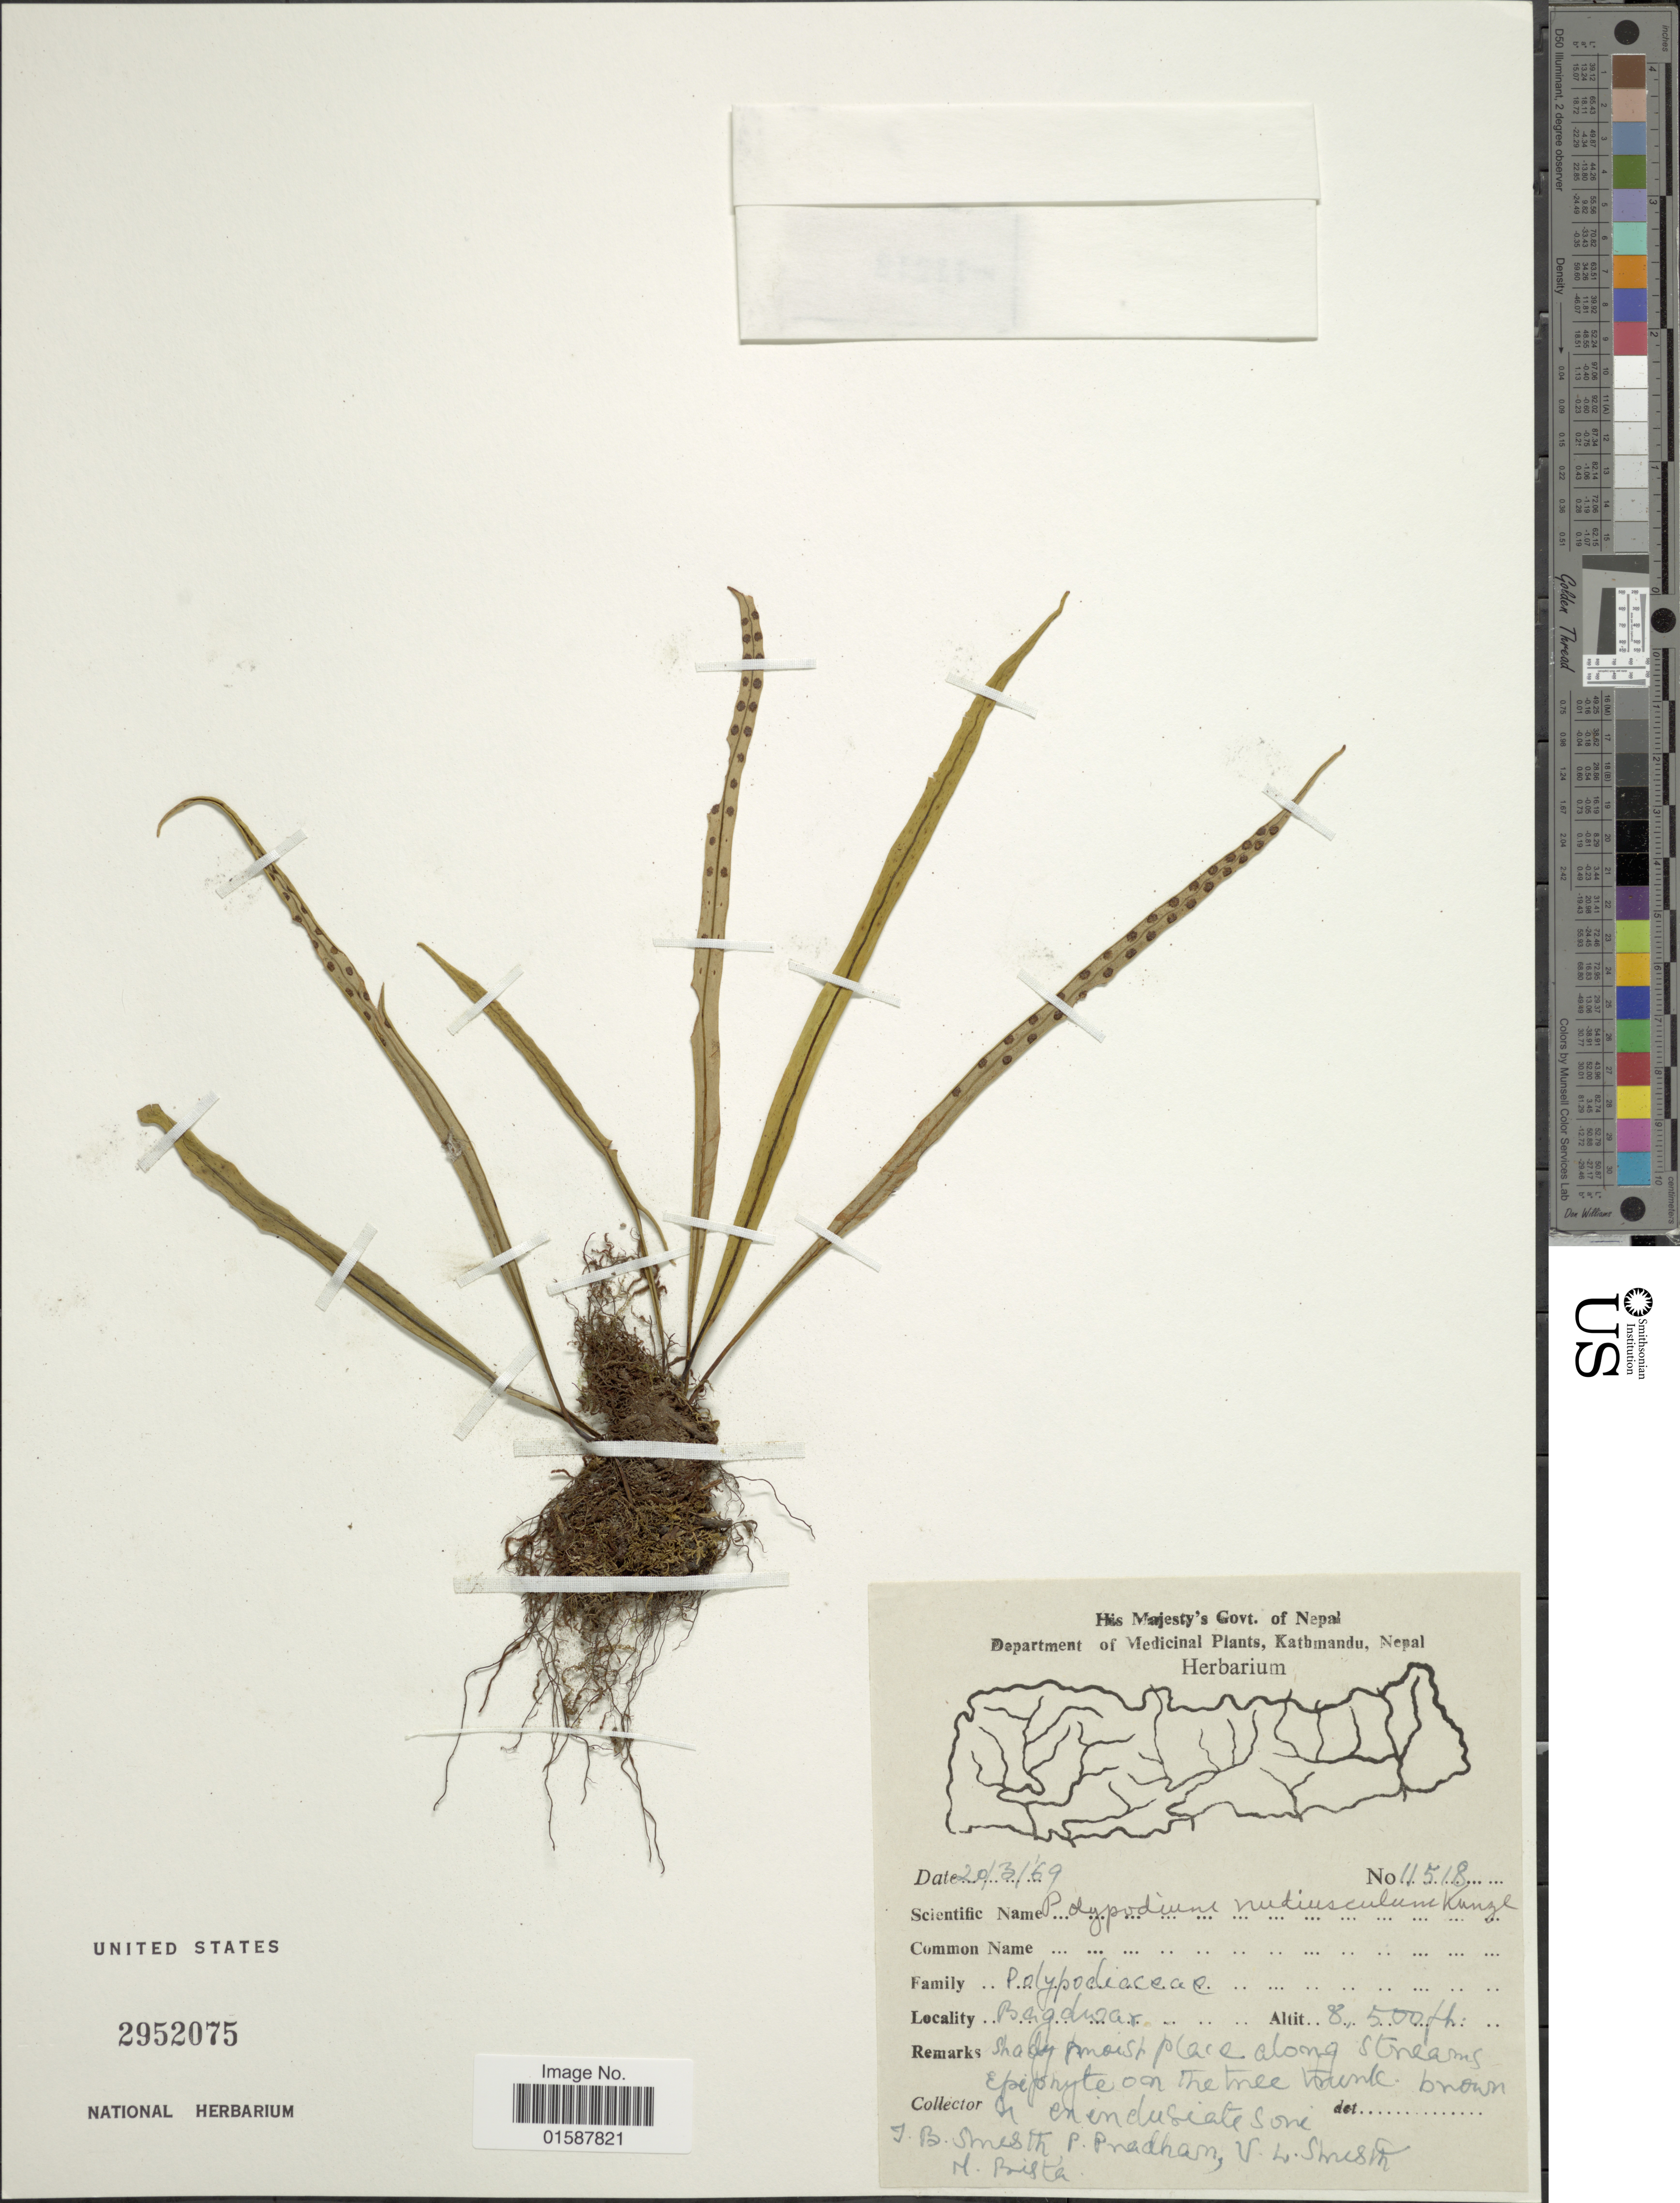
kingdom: Plantae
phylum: Tracheophyta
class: Polypodiopsida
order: Polypodiales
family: Polypodiaceae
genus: Lepisorus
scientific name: Lepisorus nuduisculum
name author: (Kunze)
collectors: T. B. Shrestha, P. Pradhan, V. Shrestha & M. Bista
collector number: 11518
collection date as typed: Transcribed d/m/y: 20/3/69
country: Nepal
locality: Bagdwar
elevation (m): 2591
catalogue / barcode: US 2952075